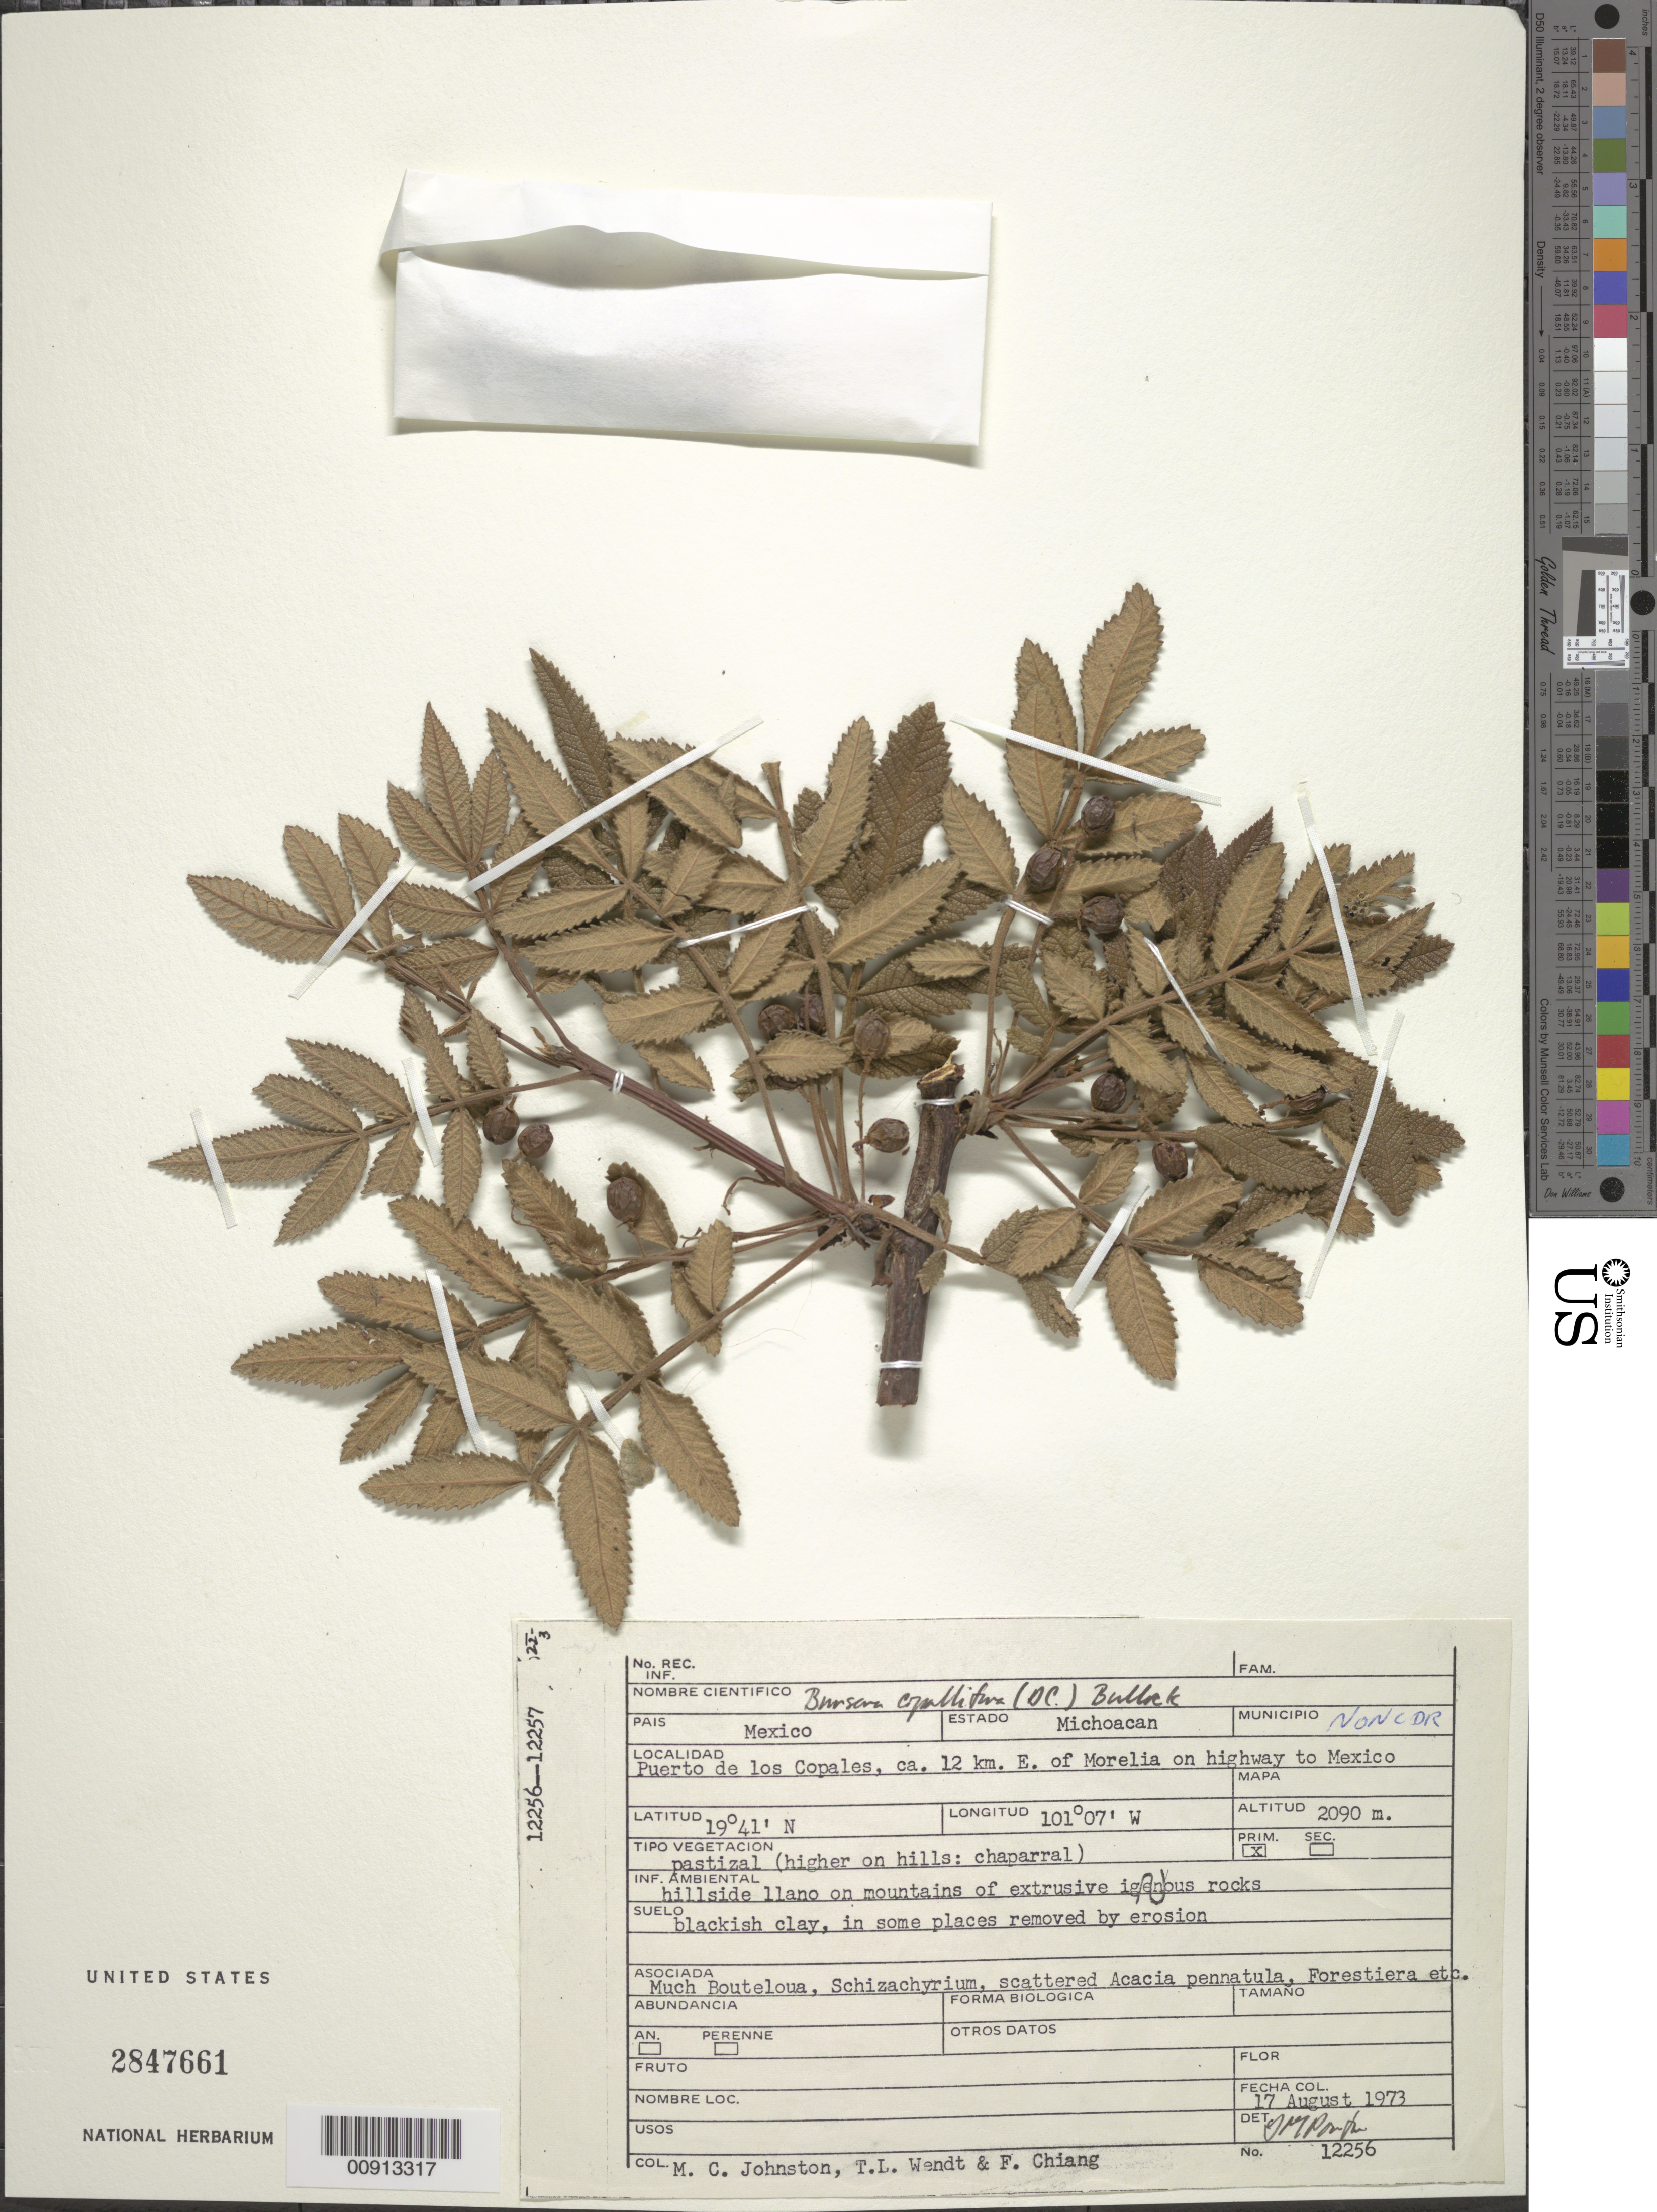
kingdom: Plantae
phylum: Tracheophyta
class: Magnoliopsida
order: Sapindales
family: Burseraceae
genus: Bursera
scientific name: Bursera copallifera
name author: (Moc. & Sessé ex DC.) Bullock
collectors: M. Johnston, T. L. Wendt & F. Chiang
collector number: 12256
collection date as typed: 17 Aug 1973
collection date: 1973-08-17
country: Mexico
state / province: Michoacán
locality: Michoacán: Puerto de los Copales, ca. 12 km. E of Morelia on highway to Mexico.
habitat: Pastizal (higher on hills: chaparral). Hillside llano on mountains of extrusive rocks. Blackish clay, in some places removed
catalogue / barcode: US 2847661